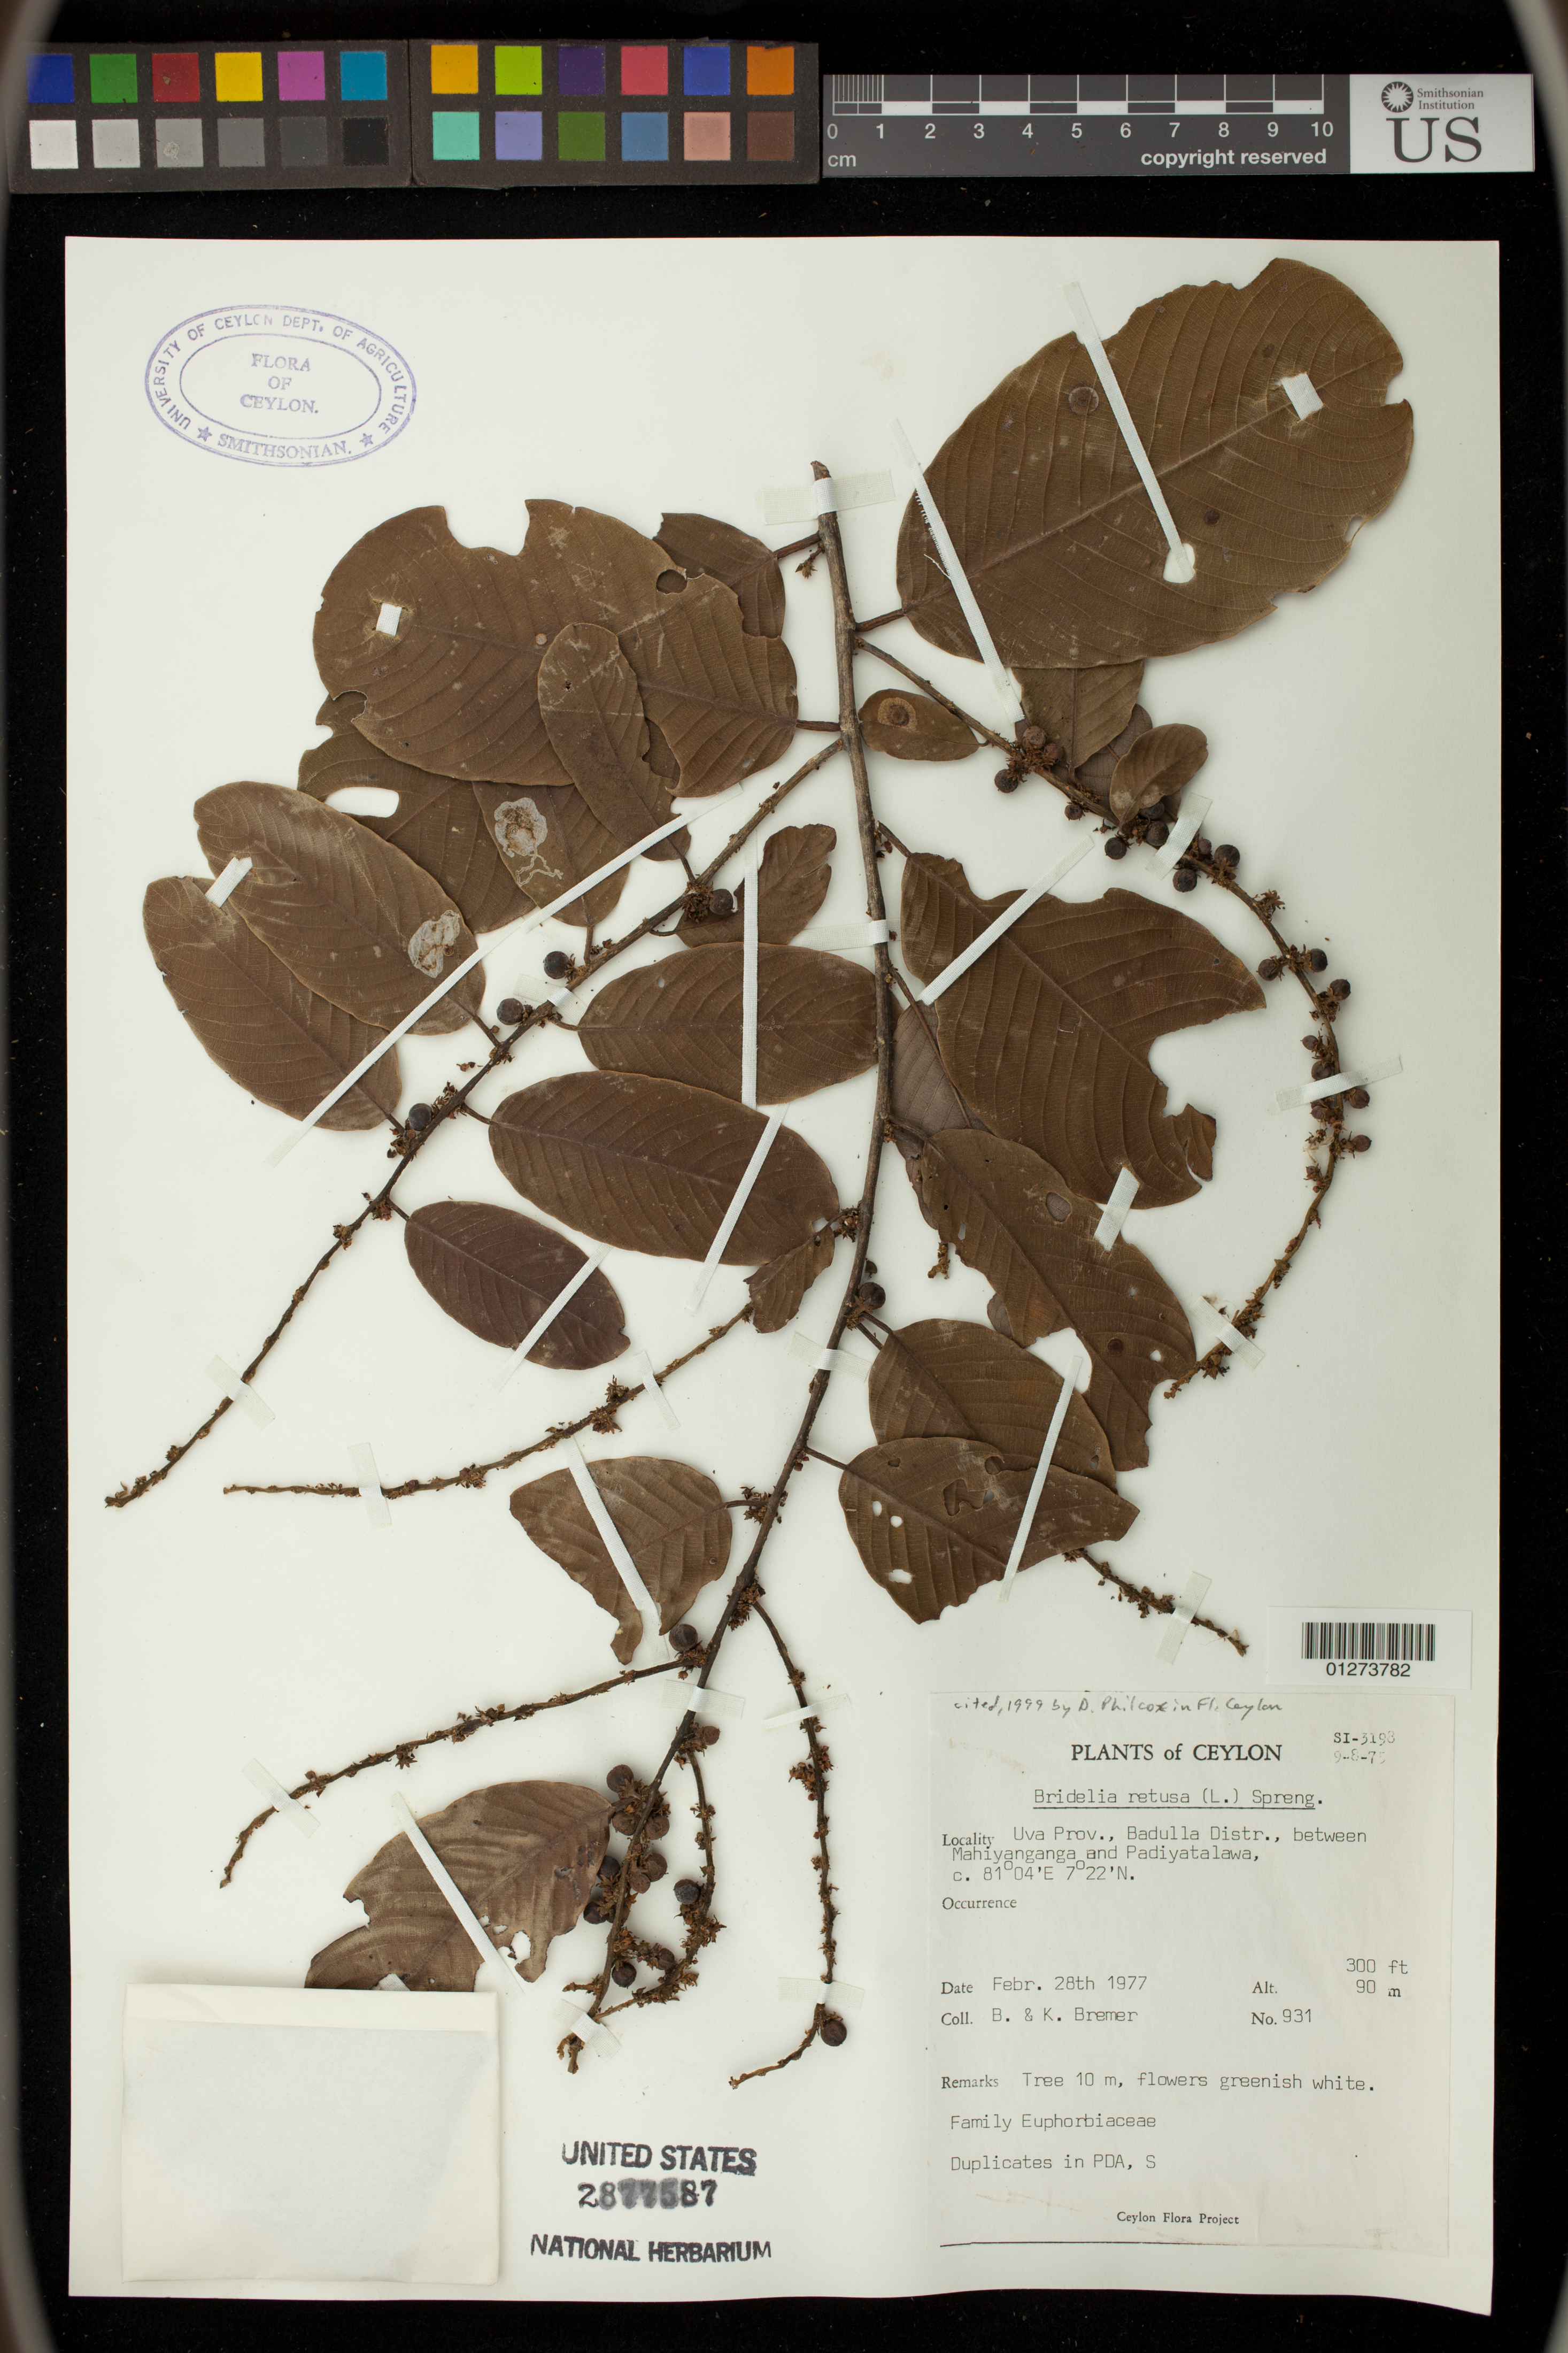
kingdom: Plantae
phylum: Tracheophyta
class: Magnoliopsida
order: Malpighiales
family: Phyllanthaceae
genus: Bridelia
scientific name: Bridelia retusa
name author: (L.) A. Juss.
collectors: B. Bremer & K. Bremer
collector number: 931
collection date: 1977-02-28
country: Sri Lanka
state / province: Uva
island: Ceylon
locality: Ceylon: Uva Prov., Badulla Distr., between Mahiyanganga and Padiyatalawa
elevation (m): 90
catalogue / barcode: US 2877587